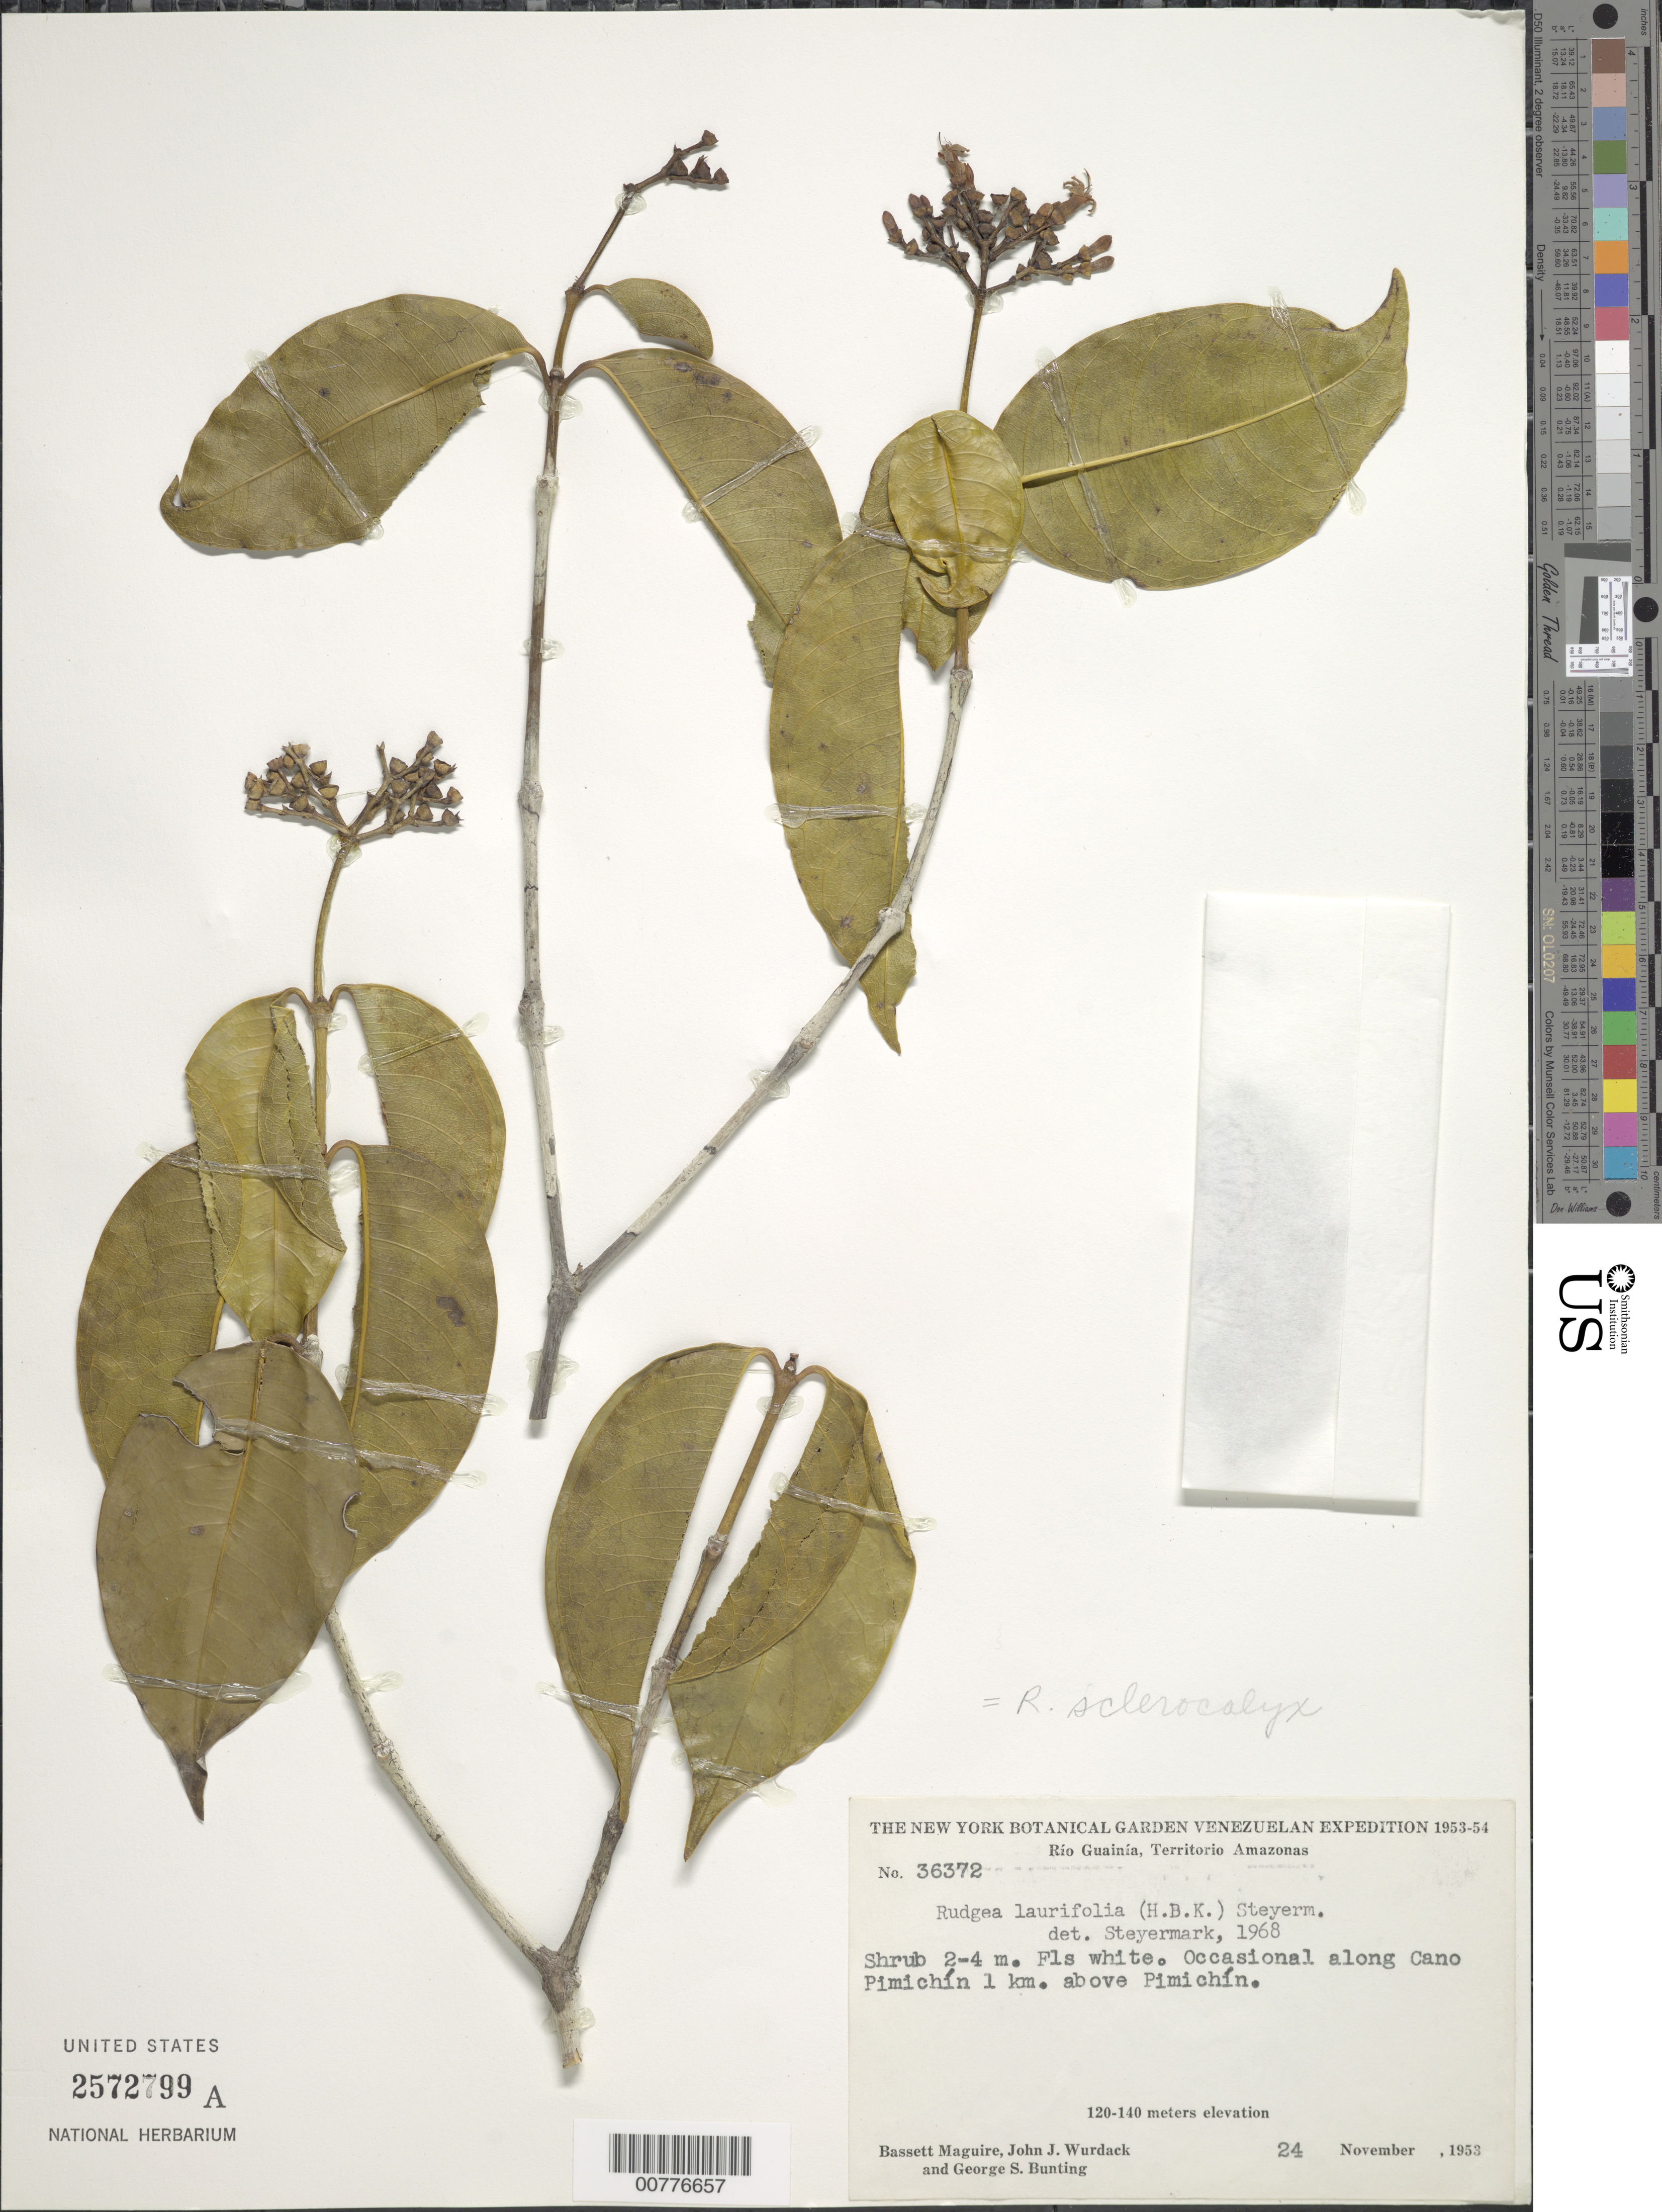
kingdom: Plantae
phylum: Tracheophyta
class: Magnoliopsida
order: Gentianales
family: Rubiaceae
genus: Rudgea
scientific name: Rudgea laurifolia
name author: (Kunth) Steyerm.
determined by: Steyermark, Julian A., (VEN)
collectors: B. Maguire, J. J. Wurdack & G. S. Bunting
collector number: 36372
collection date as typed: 24-Nov-53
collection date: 1953-11-24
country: Venezuela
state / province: Amazonas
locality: Río Guainía, Caño Pimichín, 1 km above Pimichín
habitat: Caño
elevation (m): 120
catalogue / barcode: US 2572799A